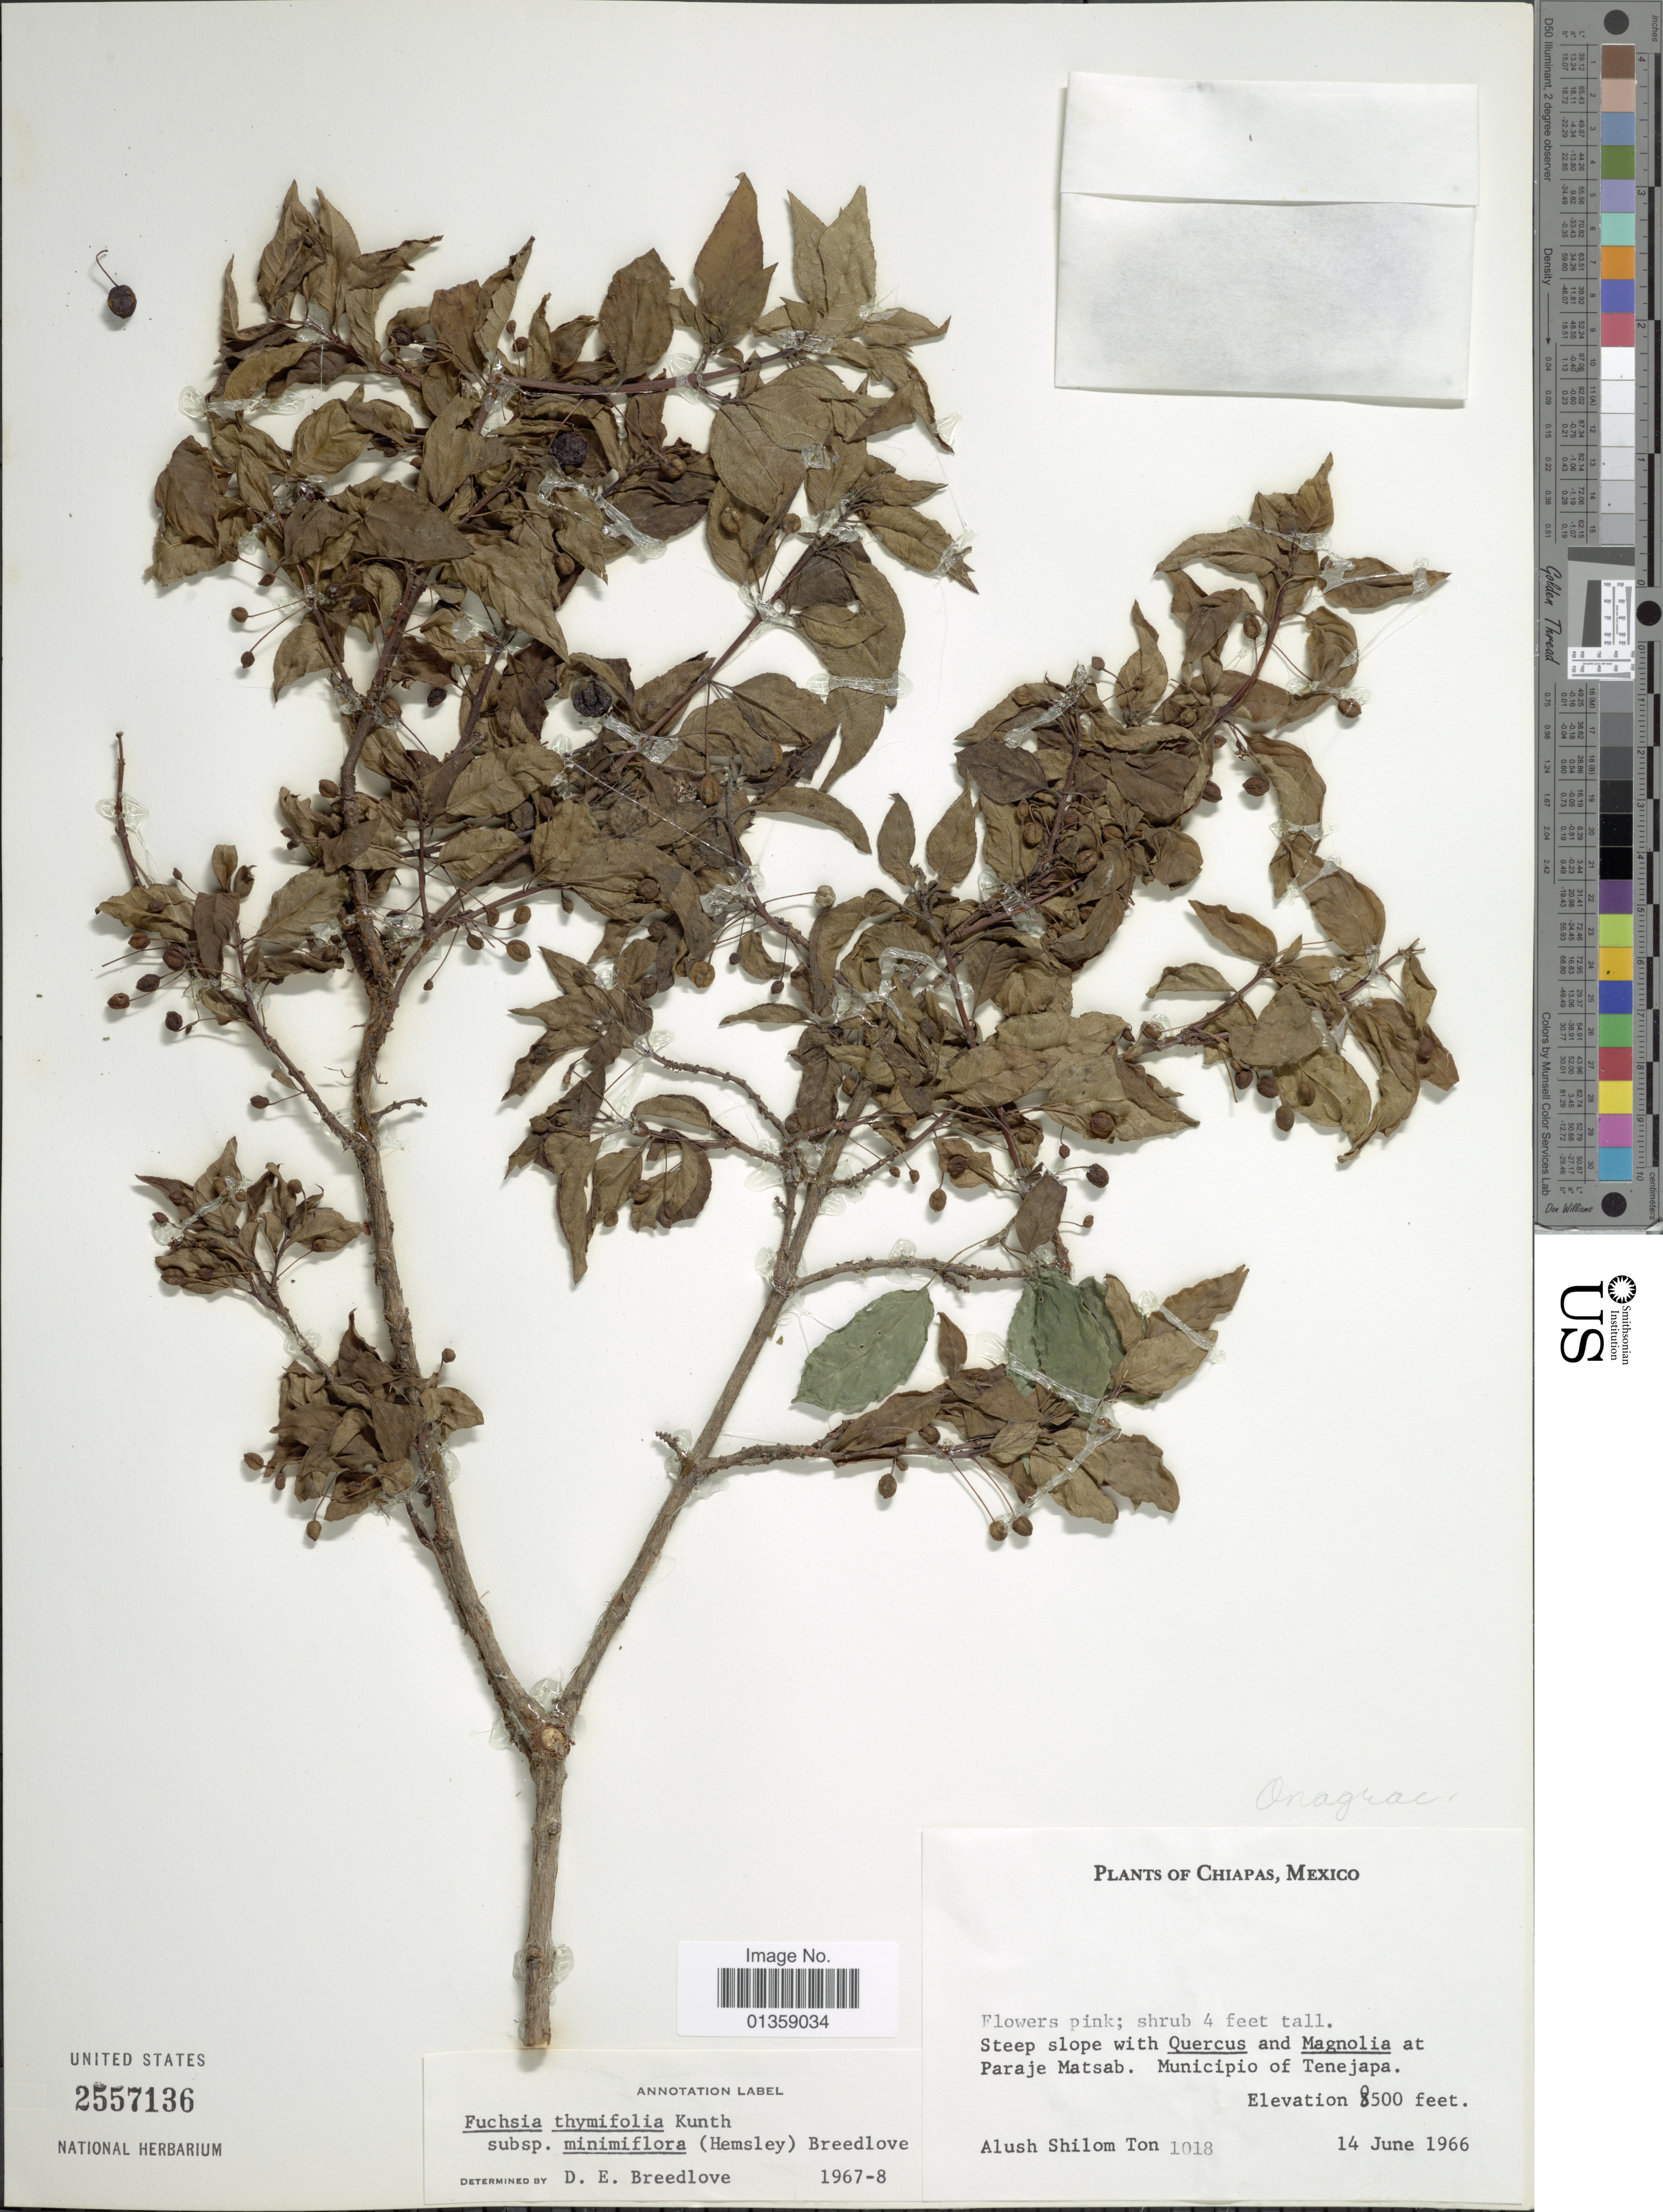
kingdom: Plantae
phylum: Tracheophyta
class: Magnoliopsida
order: Myrtales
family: Onagraceae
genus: Fuchsia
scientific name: Fuchsia thymifolia subsp. minimiflora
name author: (Hemsl.) Breedlove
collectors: A. S. Ton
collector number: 1018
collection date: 1966-06-14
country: Mexico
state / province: Chiapas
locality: At Paraje Matsab. Municipio of Tenejapa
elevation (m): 2591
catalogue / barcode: US 2557136